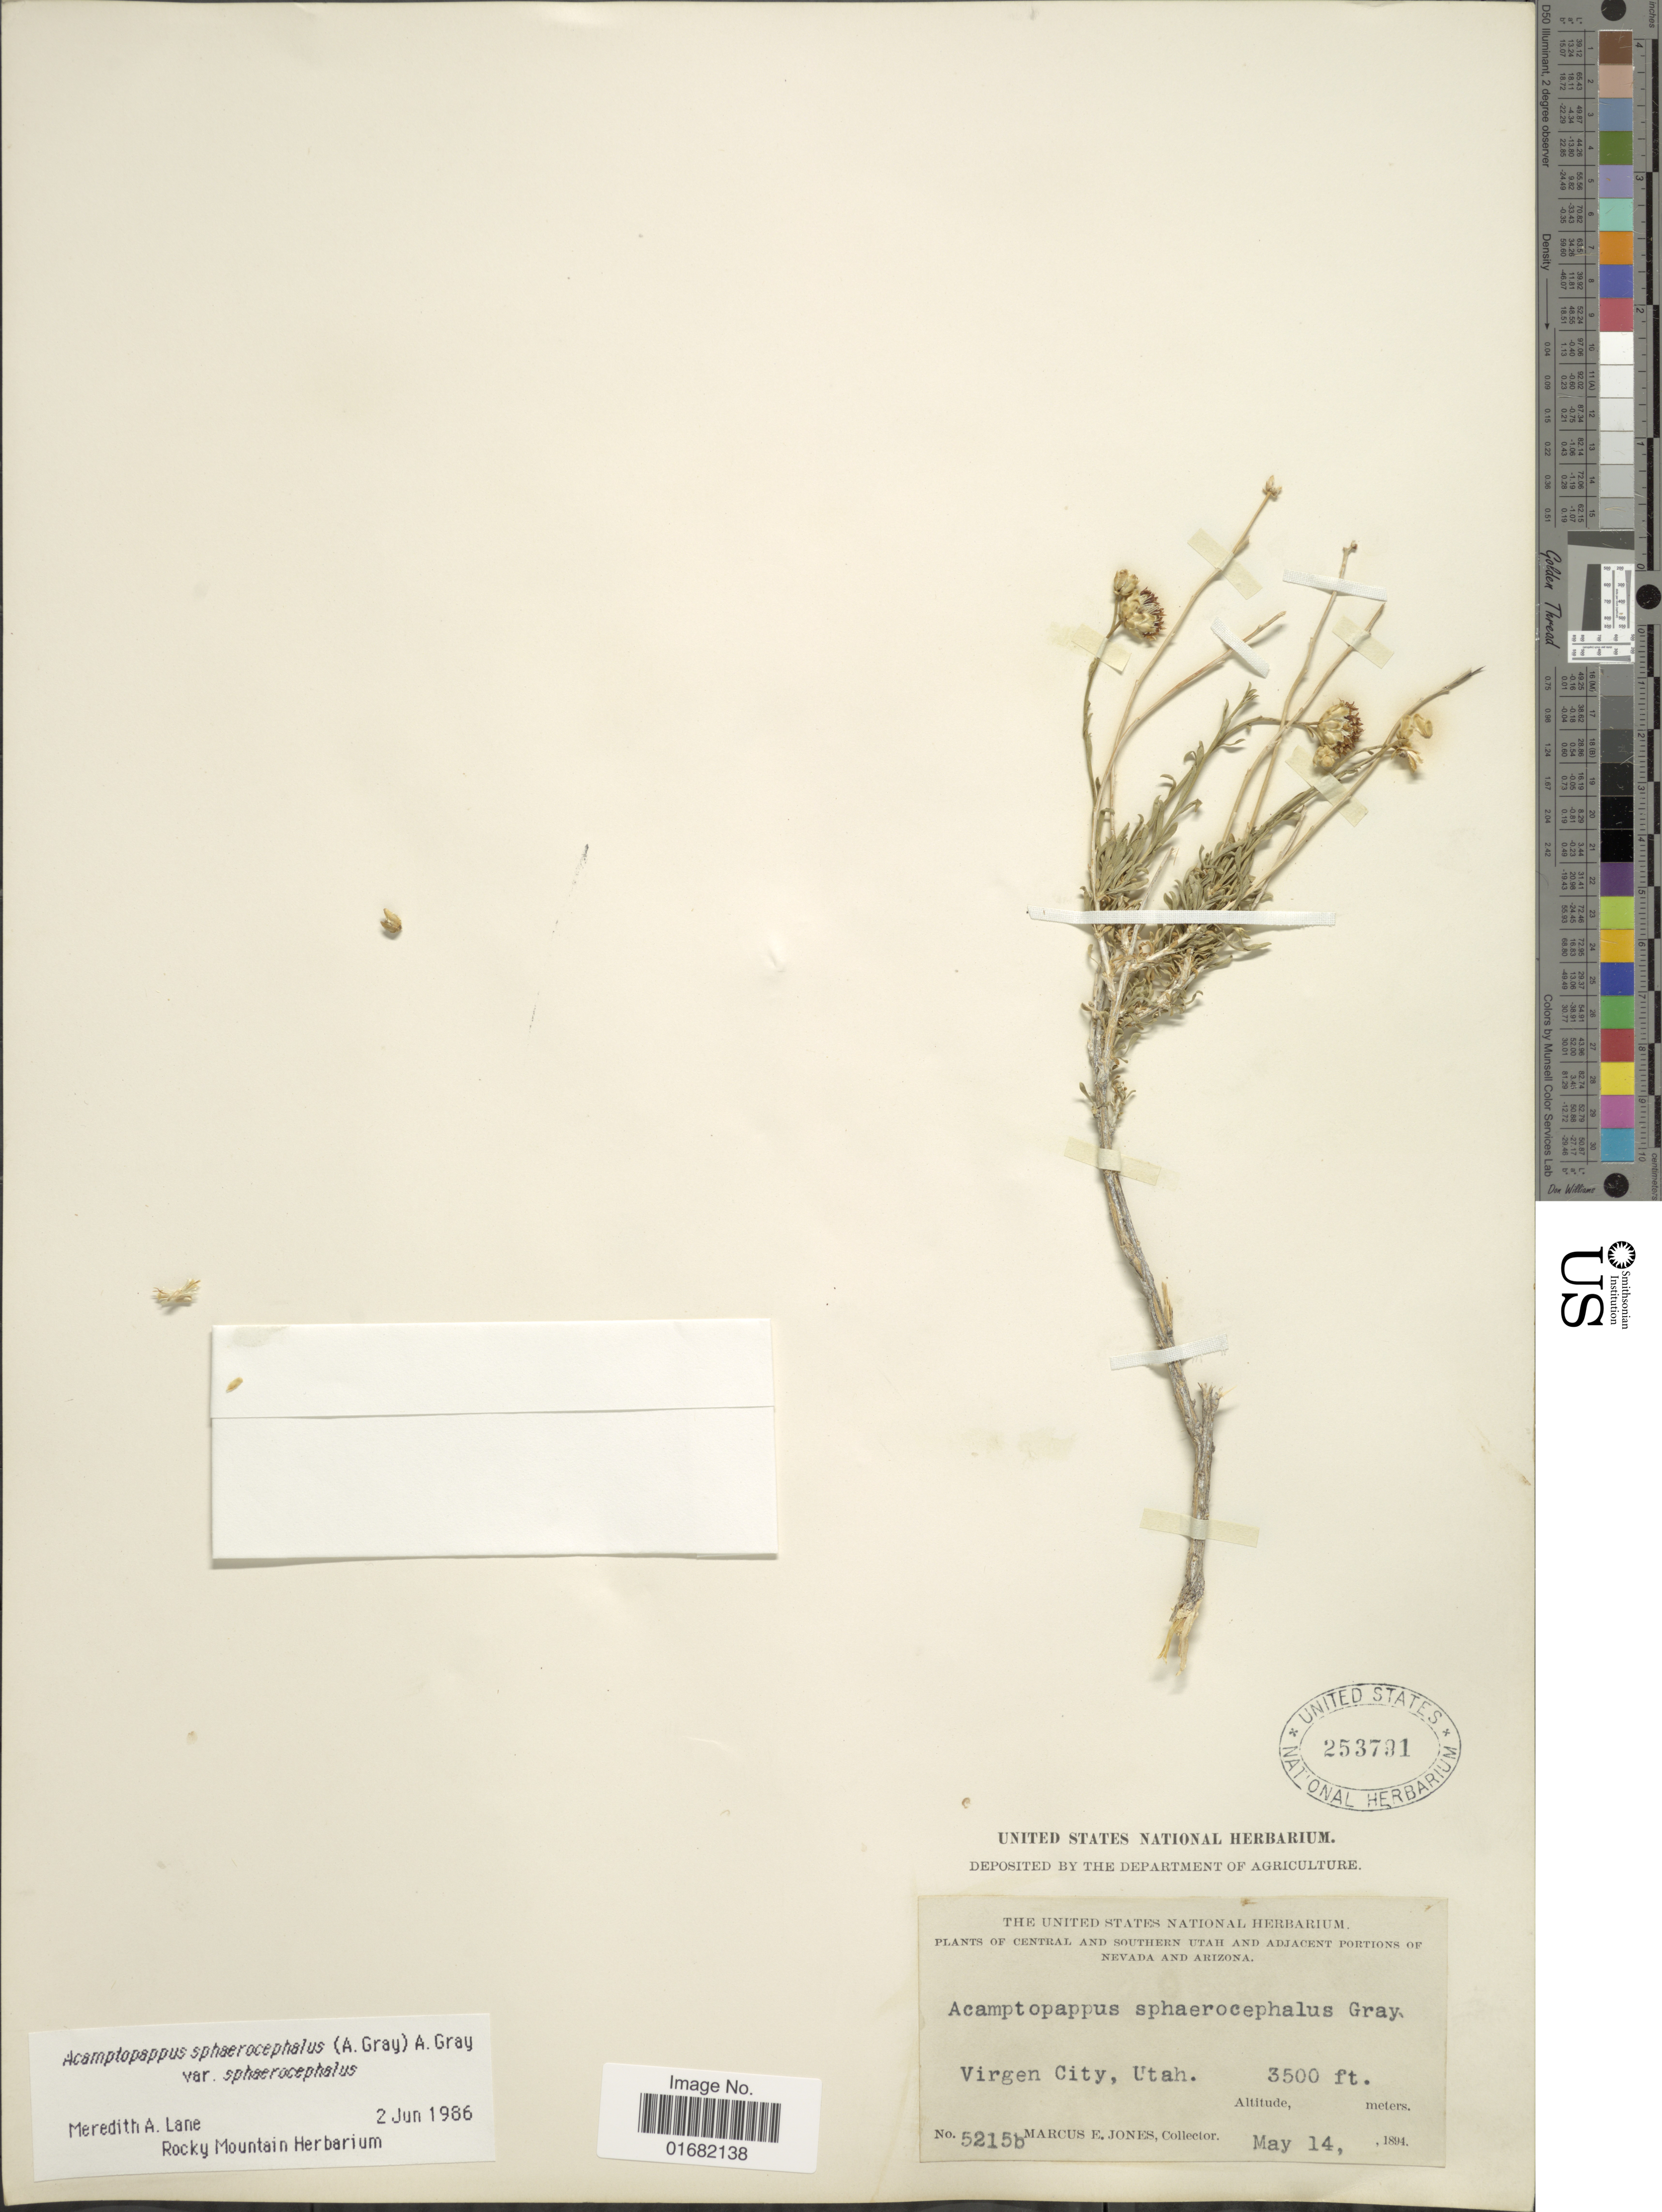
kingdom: Plantae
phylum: Tracheophyta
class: Magnoliopsida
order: Asterales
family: Asteraceae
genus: Acamptopappus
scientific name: Acamptopappus sphaerocephalus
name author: A. Gray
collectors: M. E. Jones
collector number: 5215b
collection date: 1894-05-14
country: United States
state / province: Utah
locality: Virgen City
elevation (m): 1067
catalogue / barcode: US 253791